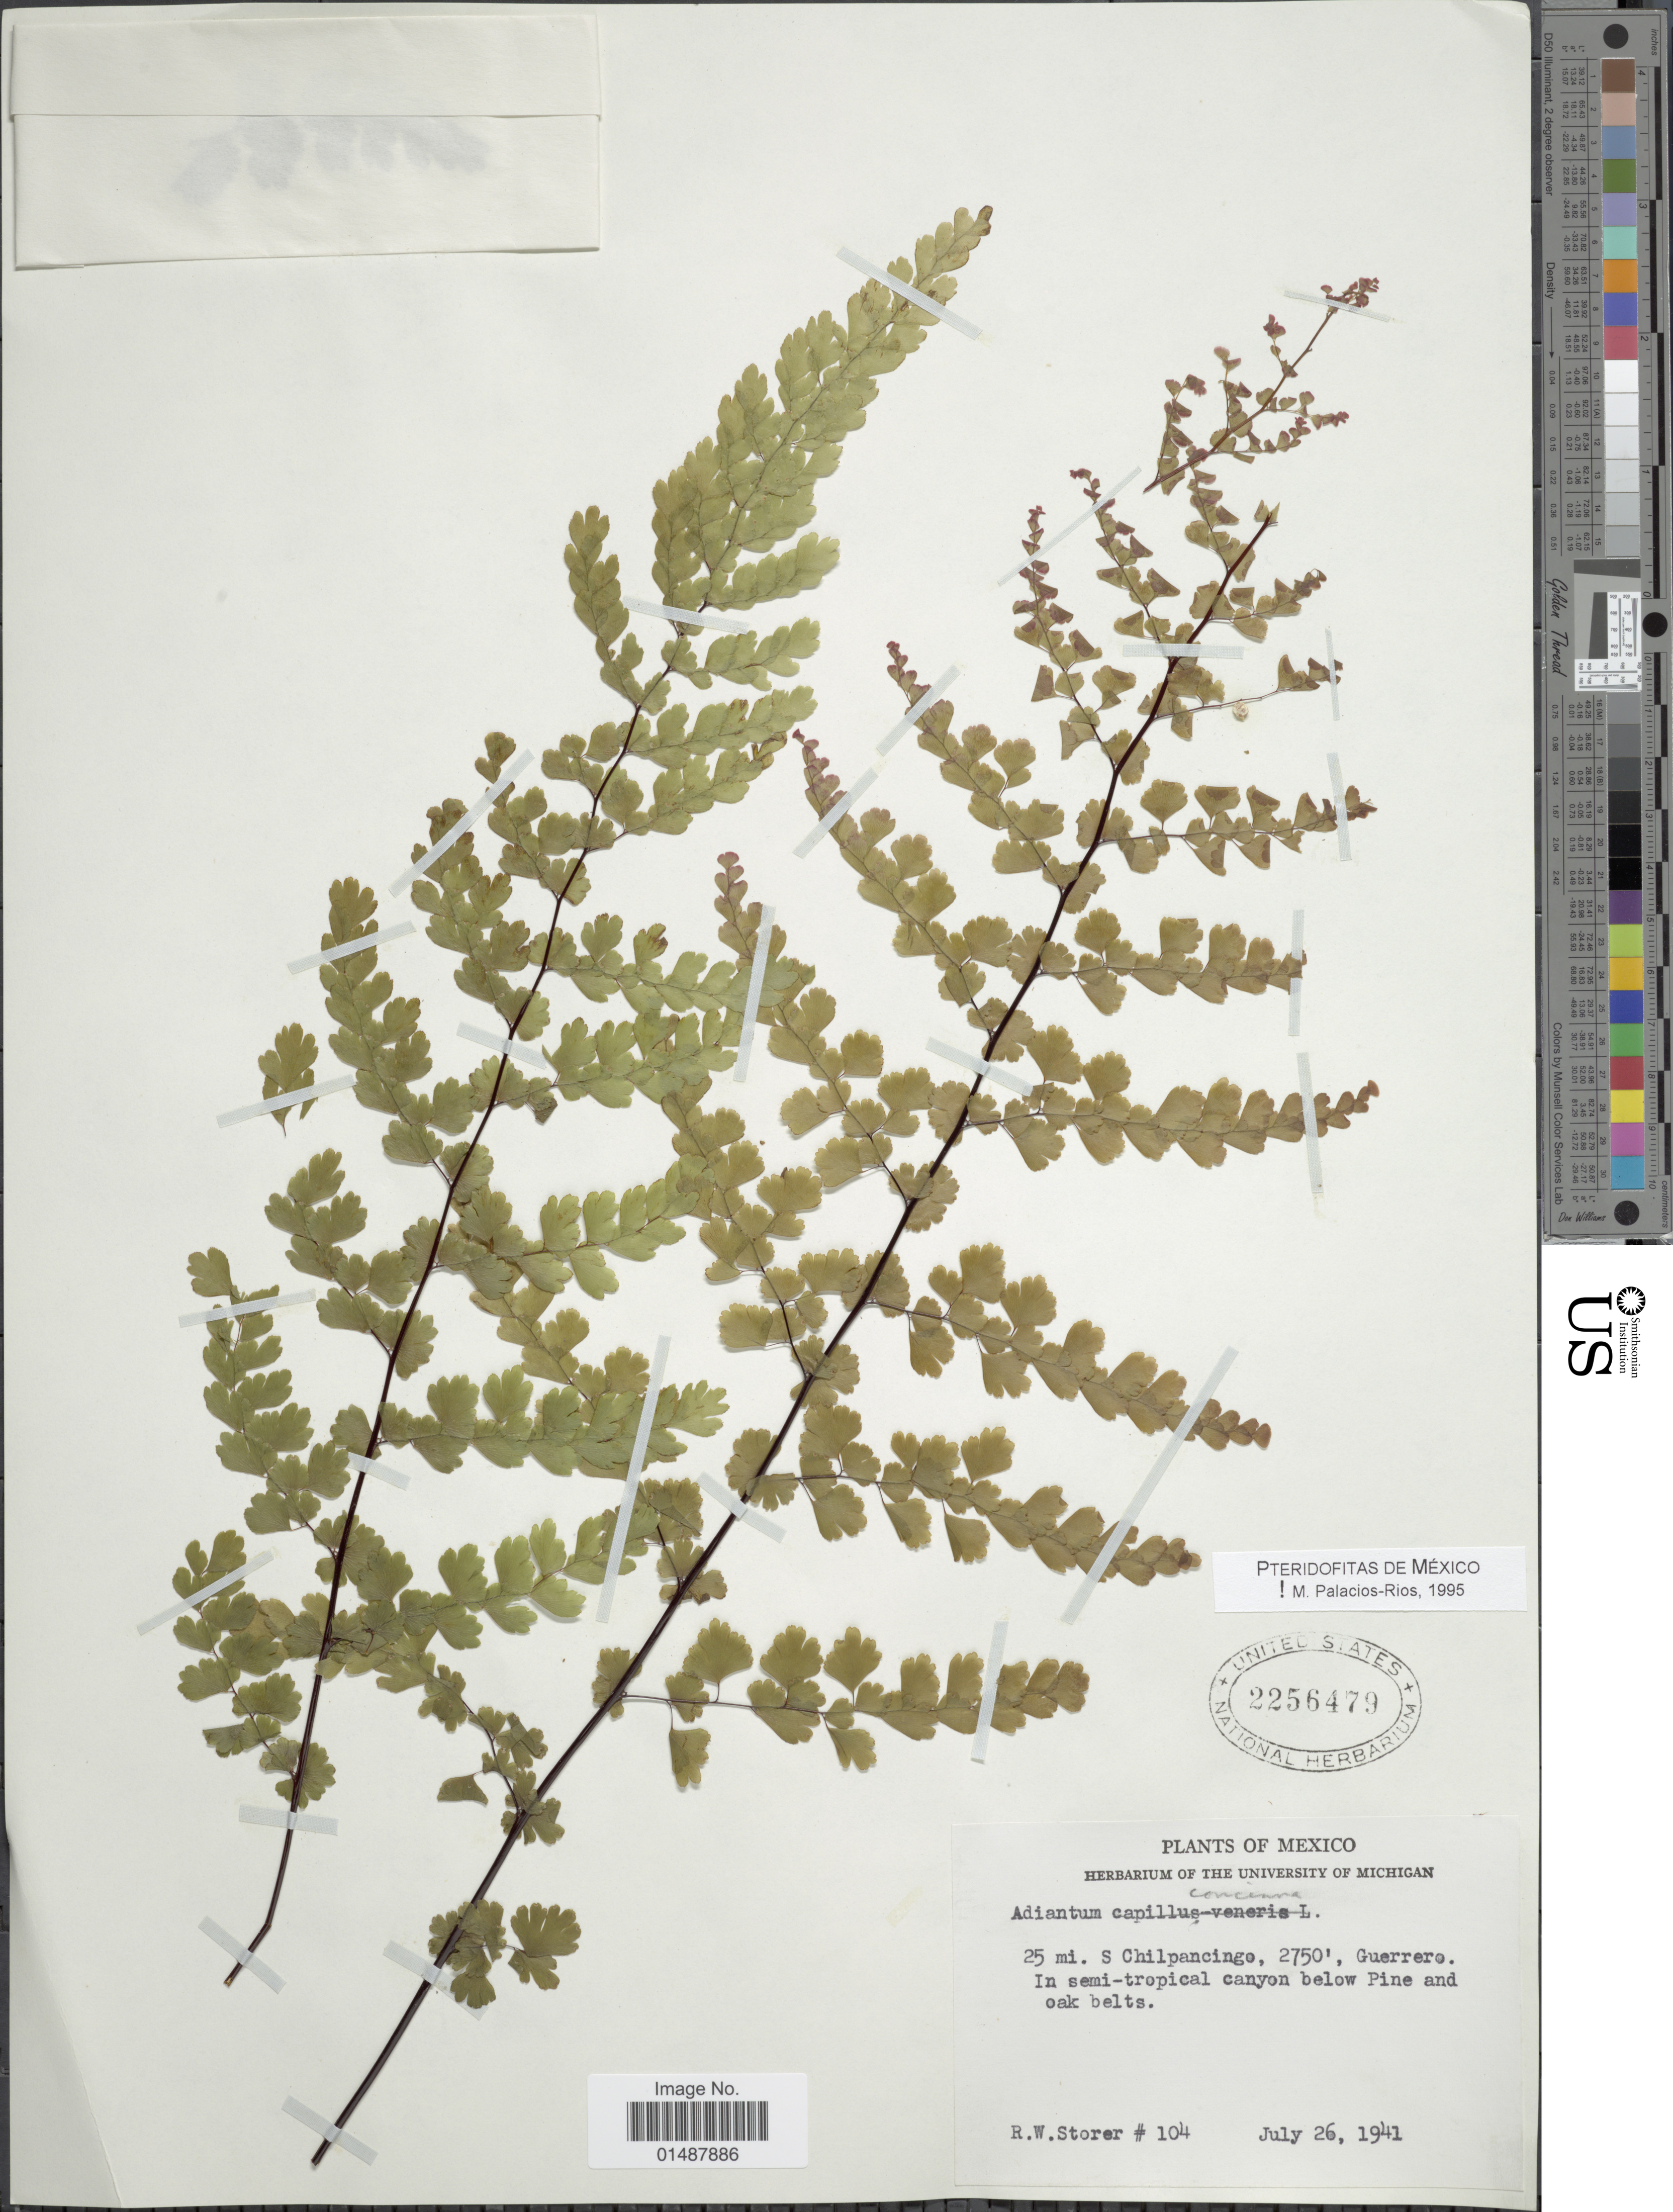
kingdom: Plantae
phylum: Tracheophyta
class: Polypodiopsida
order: Polypodiales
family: Pteridaceae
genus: Adiantum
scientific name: Adiantum concinnum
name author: Humb. & Bonpl. ex Willd.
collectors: R. Storer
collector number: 104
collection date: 1941-07-26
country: Mexico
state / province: Guerrero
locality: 25 mi. S Chilpancingo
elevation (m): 838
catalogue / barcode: US 2256479